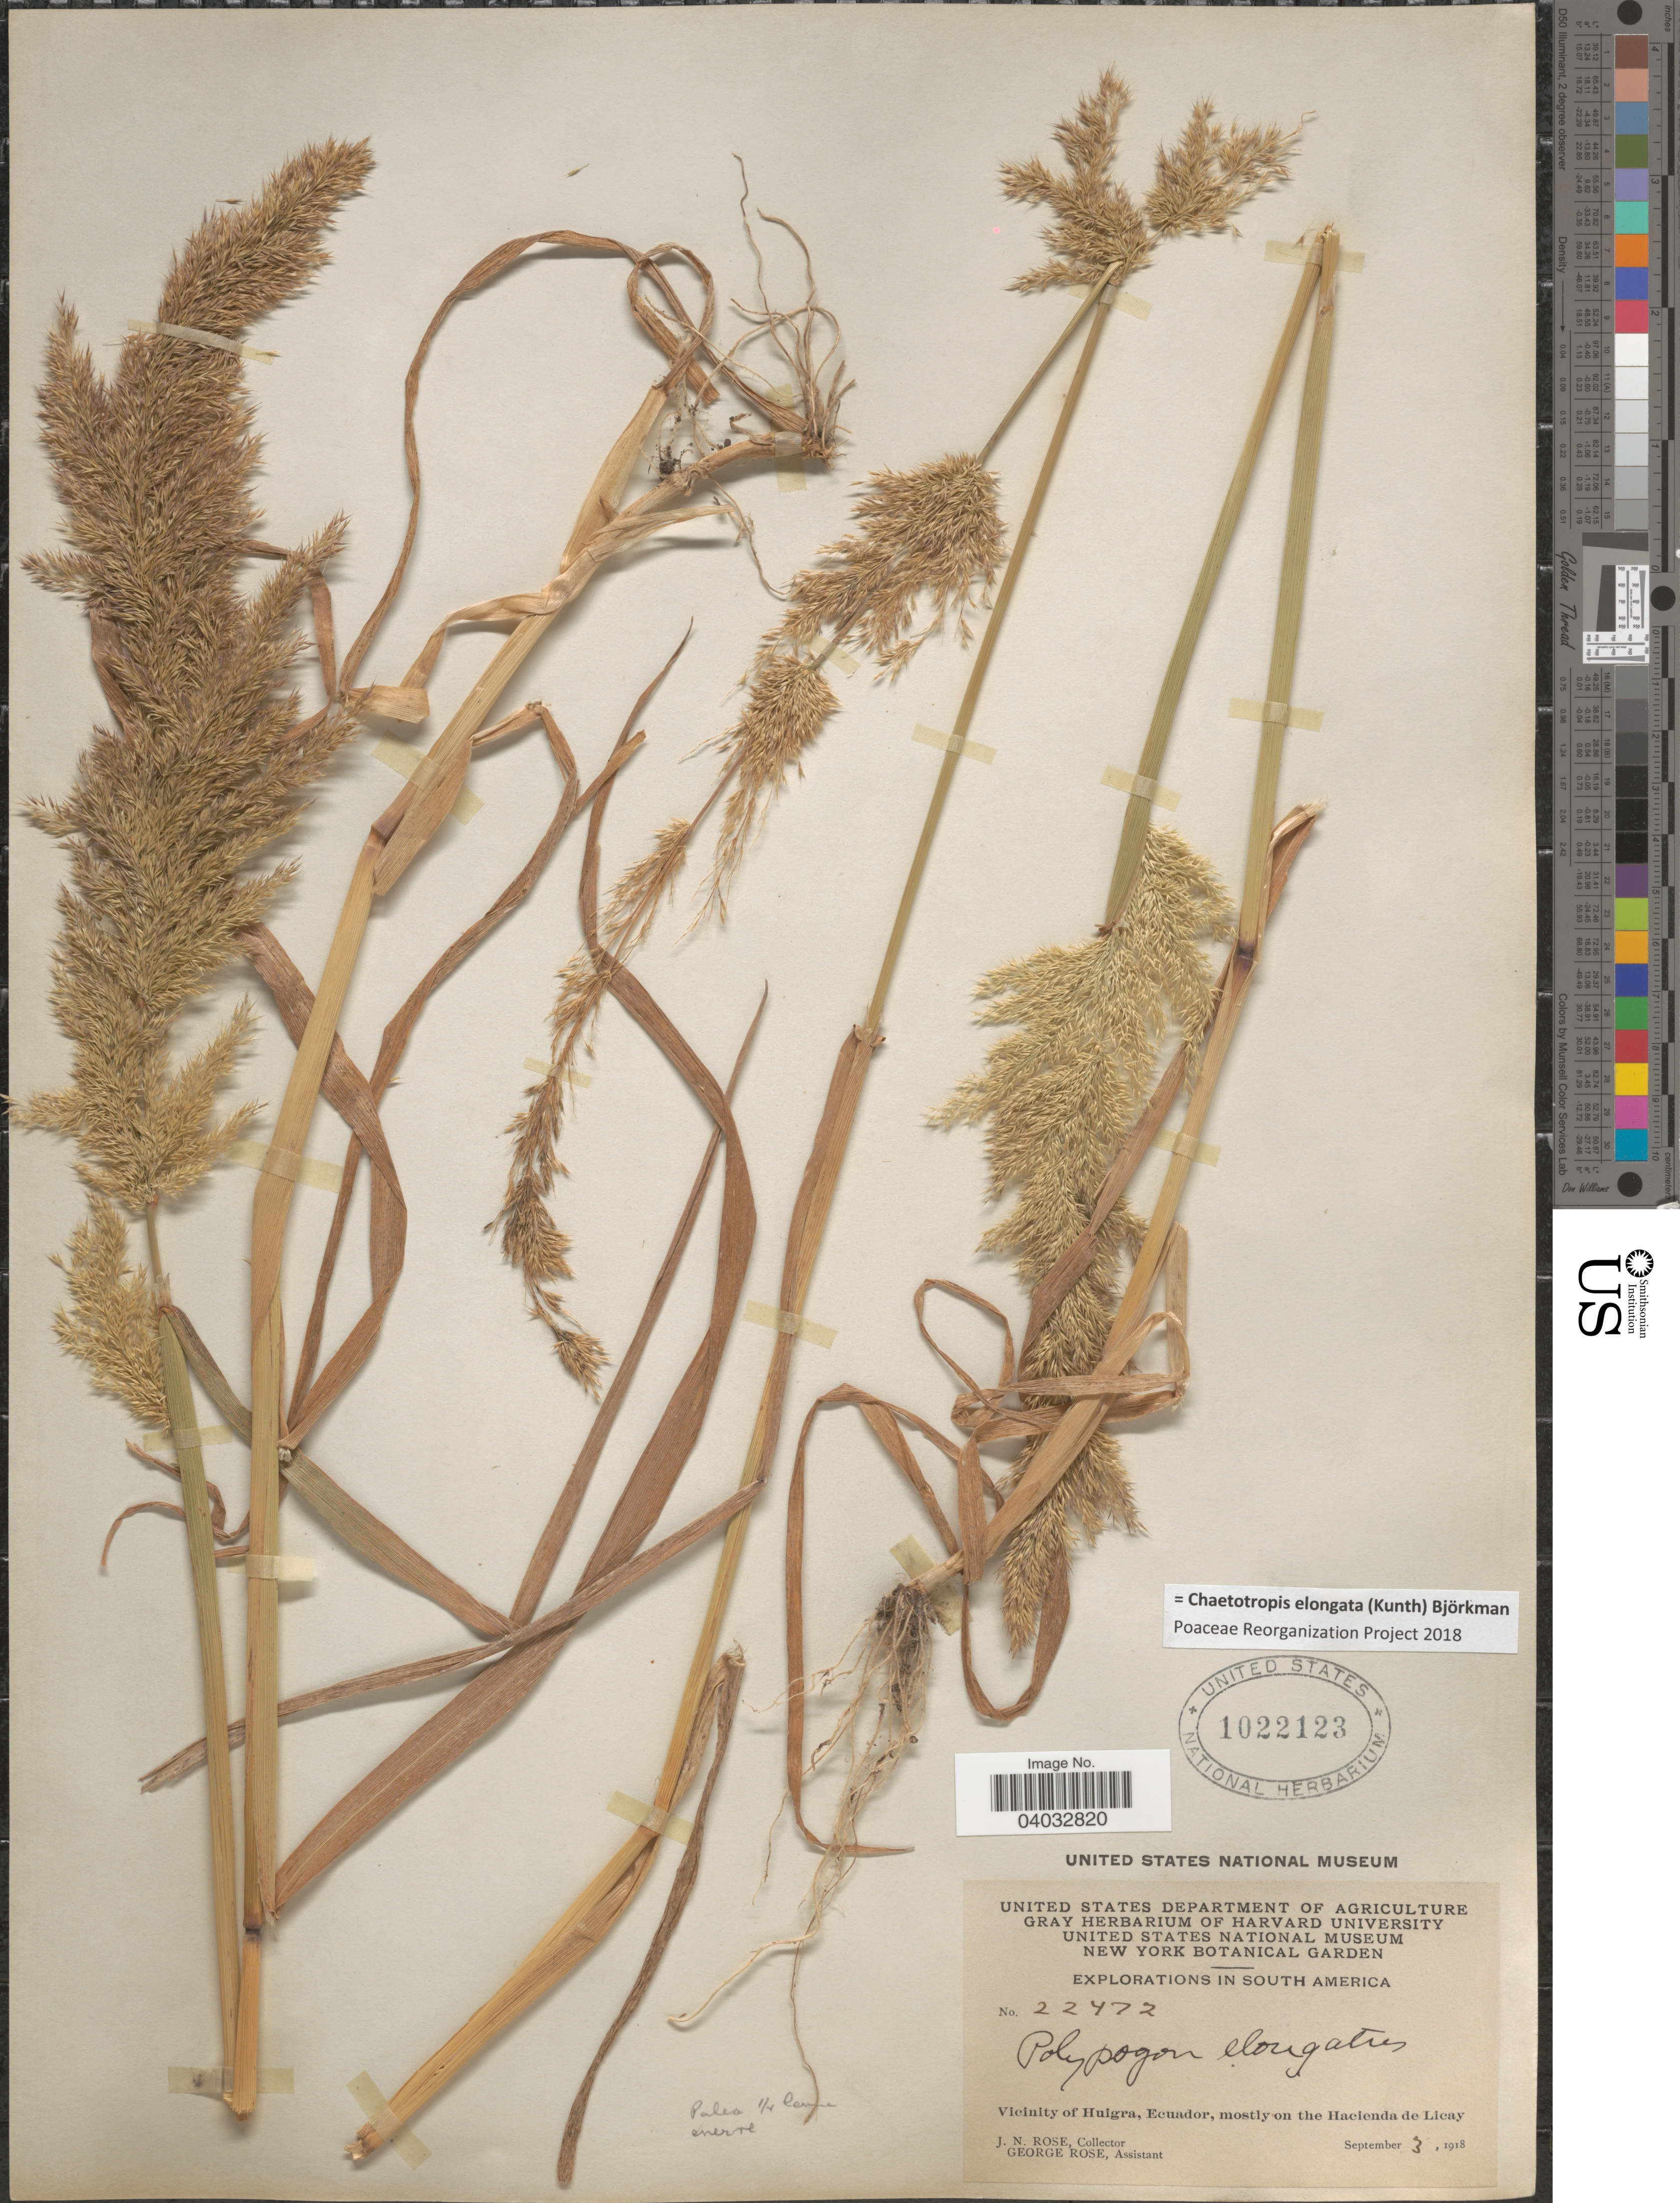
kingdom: Plantae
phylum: Tracheophyta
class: Liliopsida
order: Poales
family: Poaceae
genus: Chaetotropis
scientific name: Chaetotropis elongata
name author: (Kunth) Björkman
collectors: J. N. Rose & G. Rose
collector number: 22472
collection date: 1918-09-03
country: Ecuador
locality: Vicinity of Huigra, mostly on the Hacienda de Licay.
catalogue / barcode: US 1022123